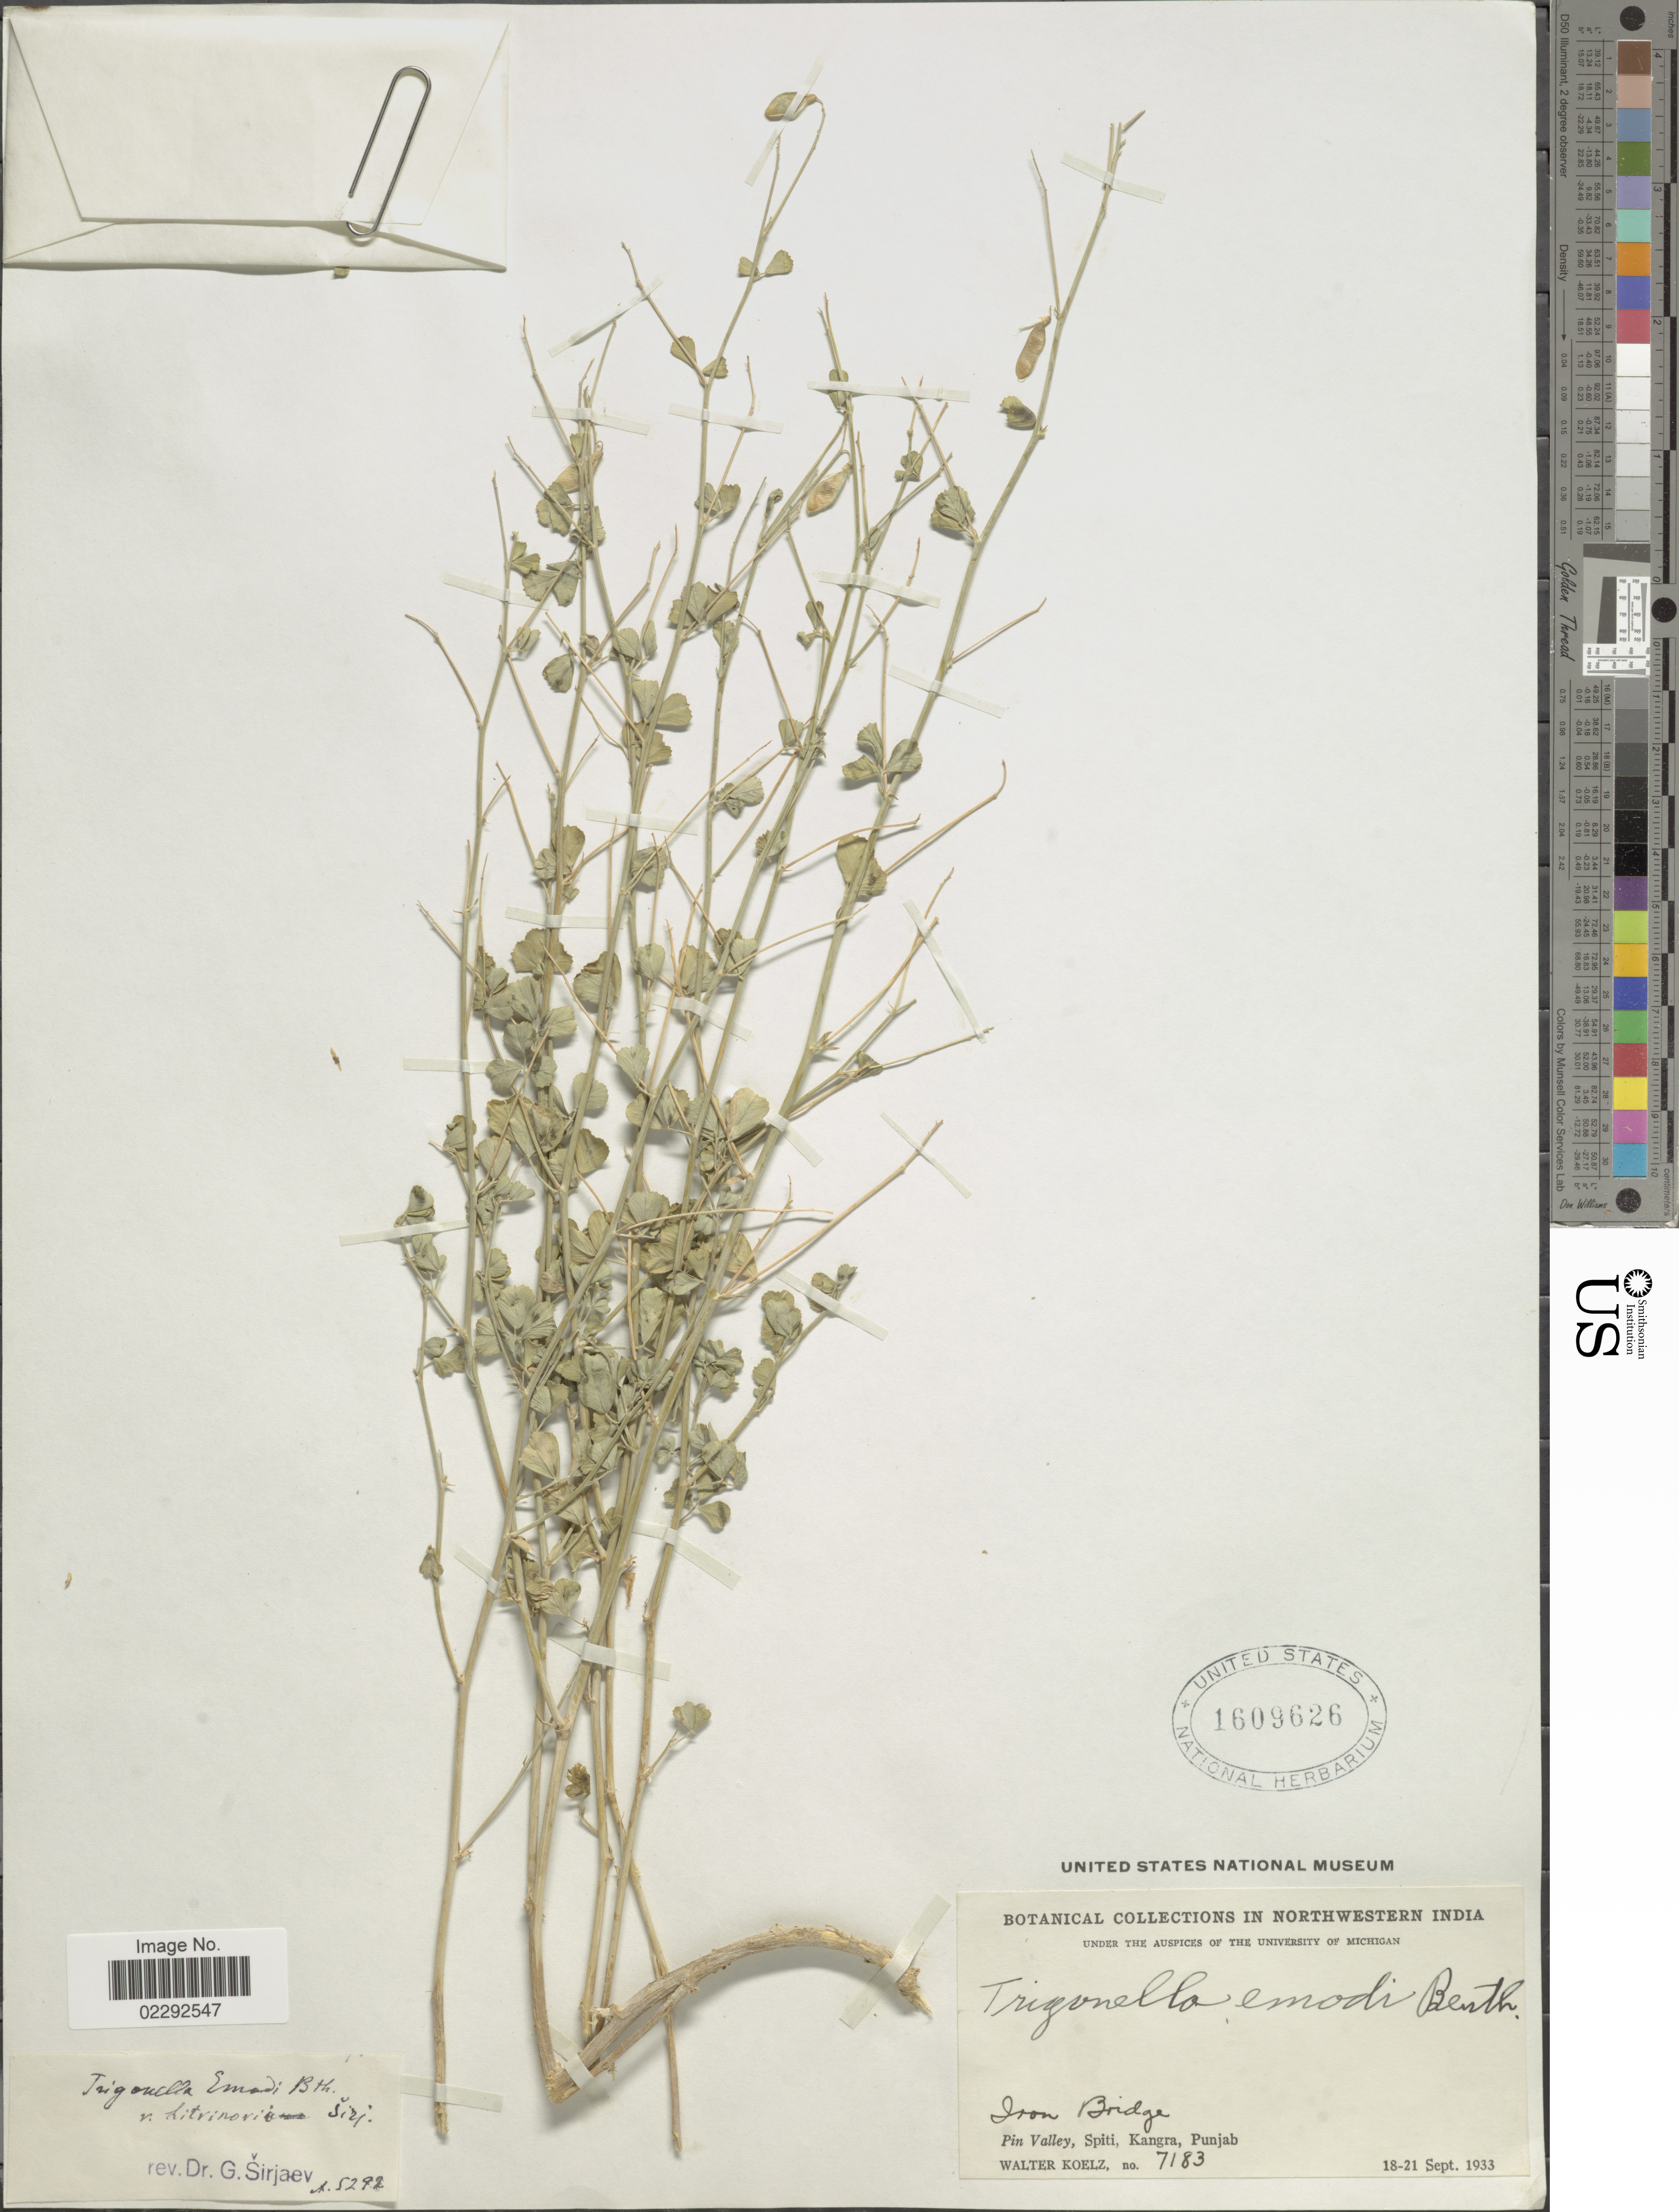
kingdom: Plantae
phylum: Tracheophyta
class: Magnoliopsida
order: Fabales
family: Fabaceae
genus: Trigonella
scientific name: Trigonella emodi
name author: Benth.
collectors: W. N. Koelz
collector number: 7183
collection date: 1933-09-18/1933-09-21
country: India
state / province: Himachal Pradesh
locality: Northwestern India. Iron Bridge. Pin Valley, Spiti, Kangra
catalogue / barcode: US 1609626